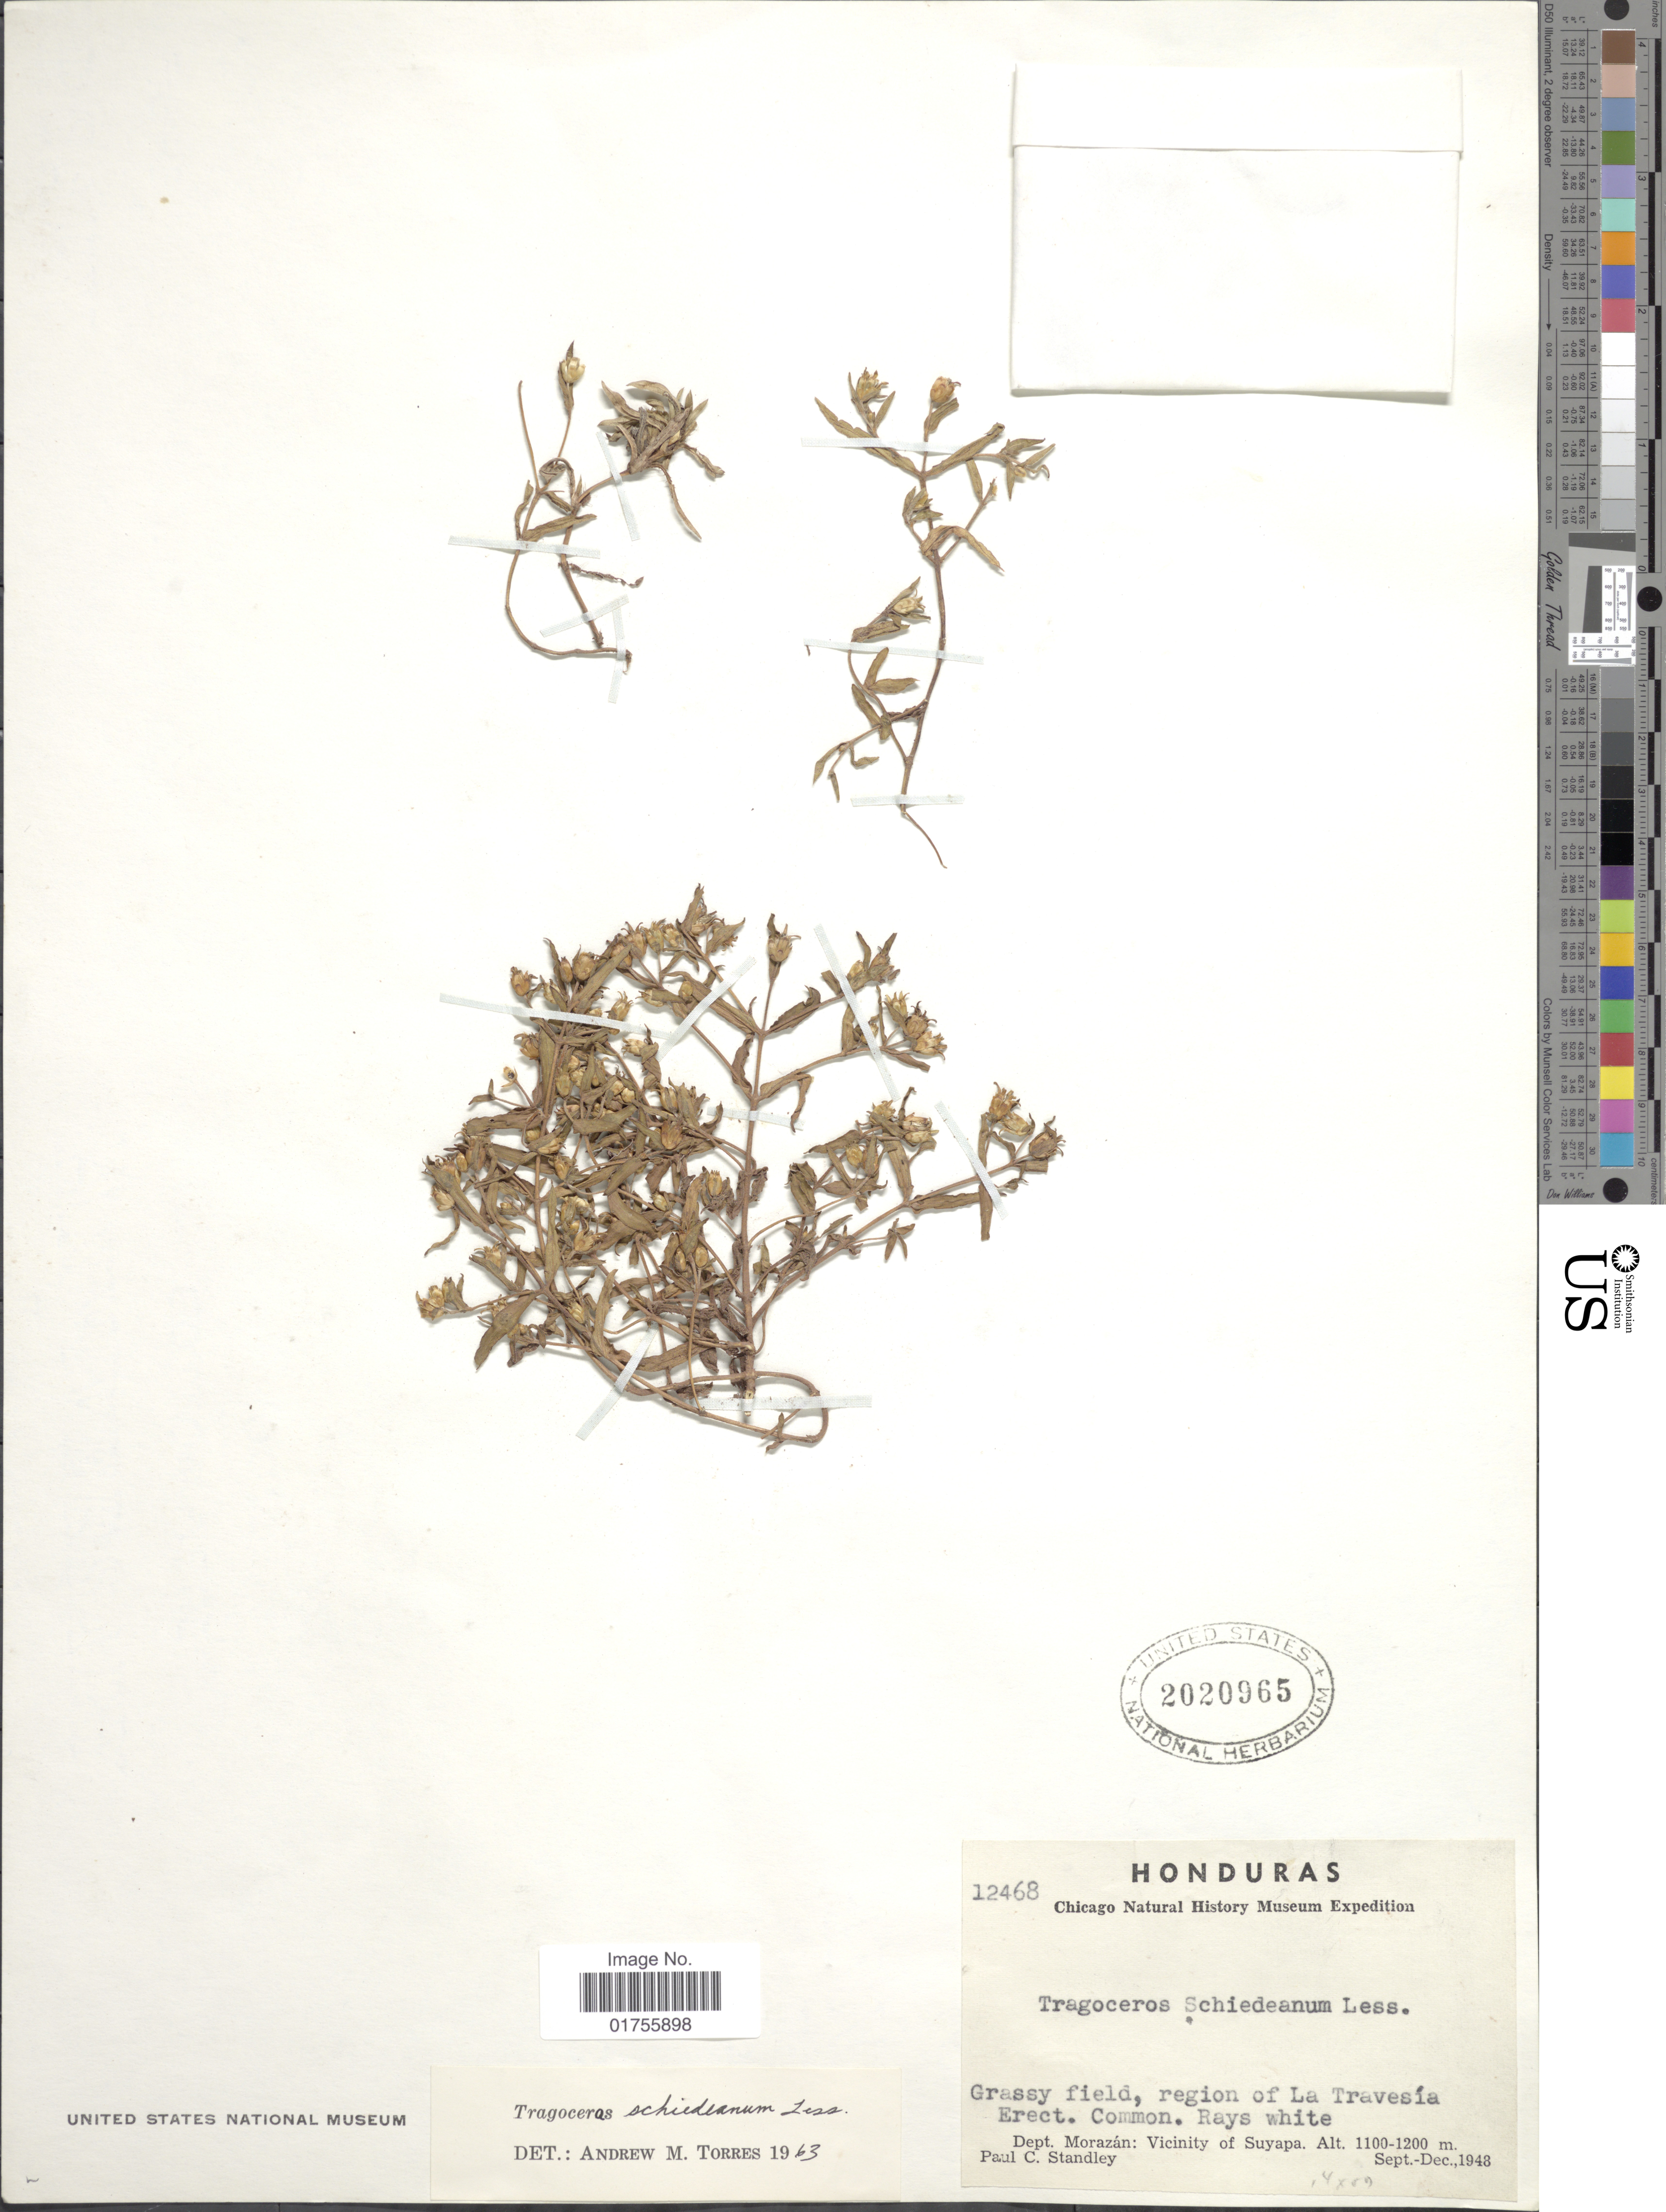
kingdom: Plantae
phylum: Tracheophyta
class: Magnoliopsida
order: Asterales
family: Asteraceae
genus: Tragoceros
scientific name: Tragoceros schiedeanum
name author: Less.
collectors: P. C. Standley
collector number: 12468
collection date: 1948-09/1948-12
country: Honduras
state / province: Fco. Morazán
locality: Region of La Travesia, Dept. Morazan: Vicinity of Suyapa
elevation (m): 1100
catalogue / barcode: US 2020965